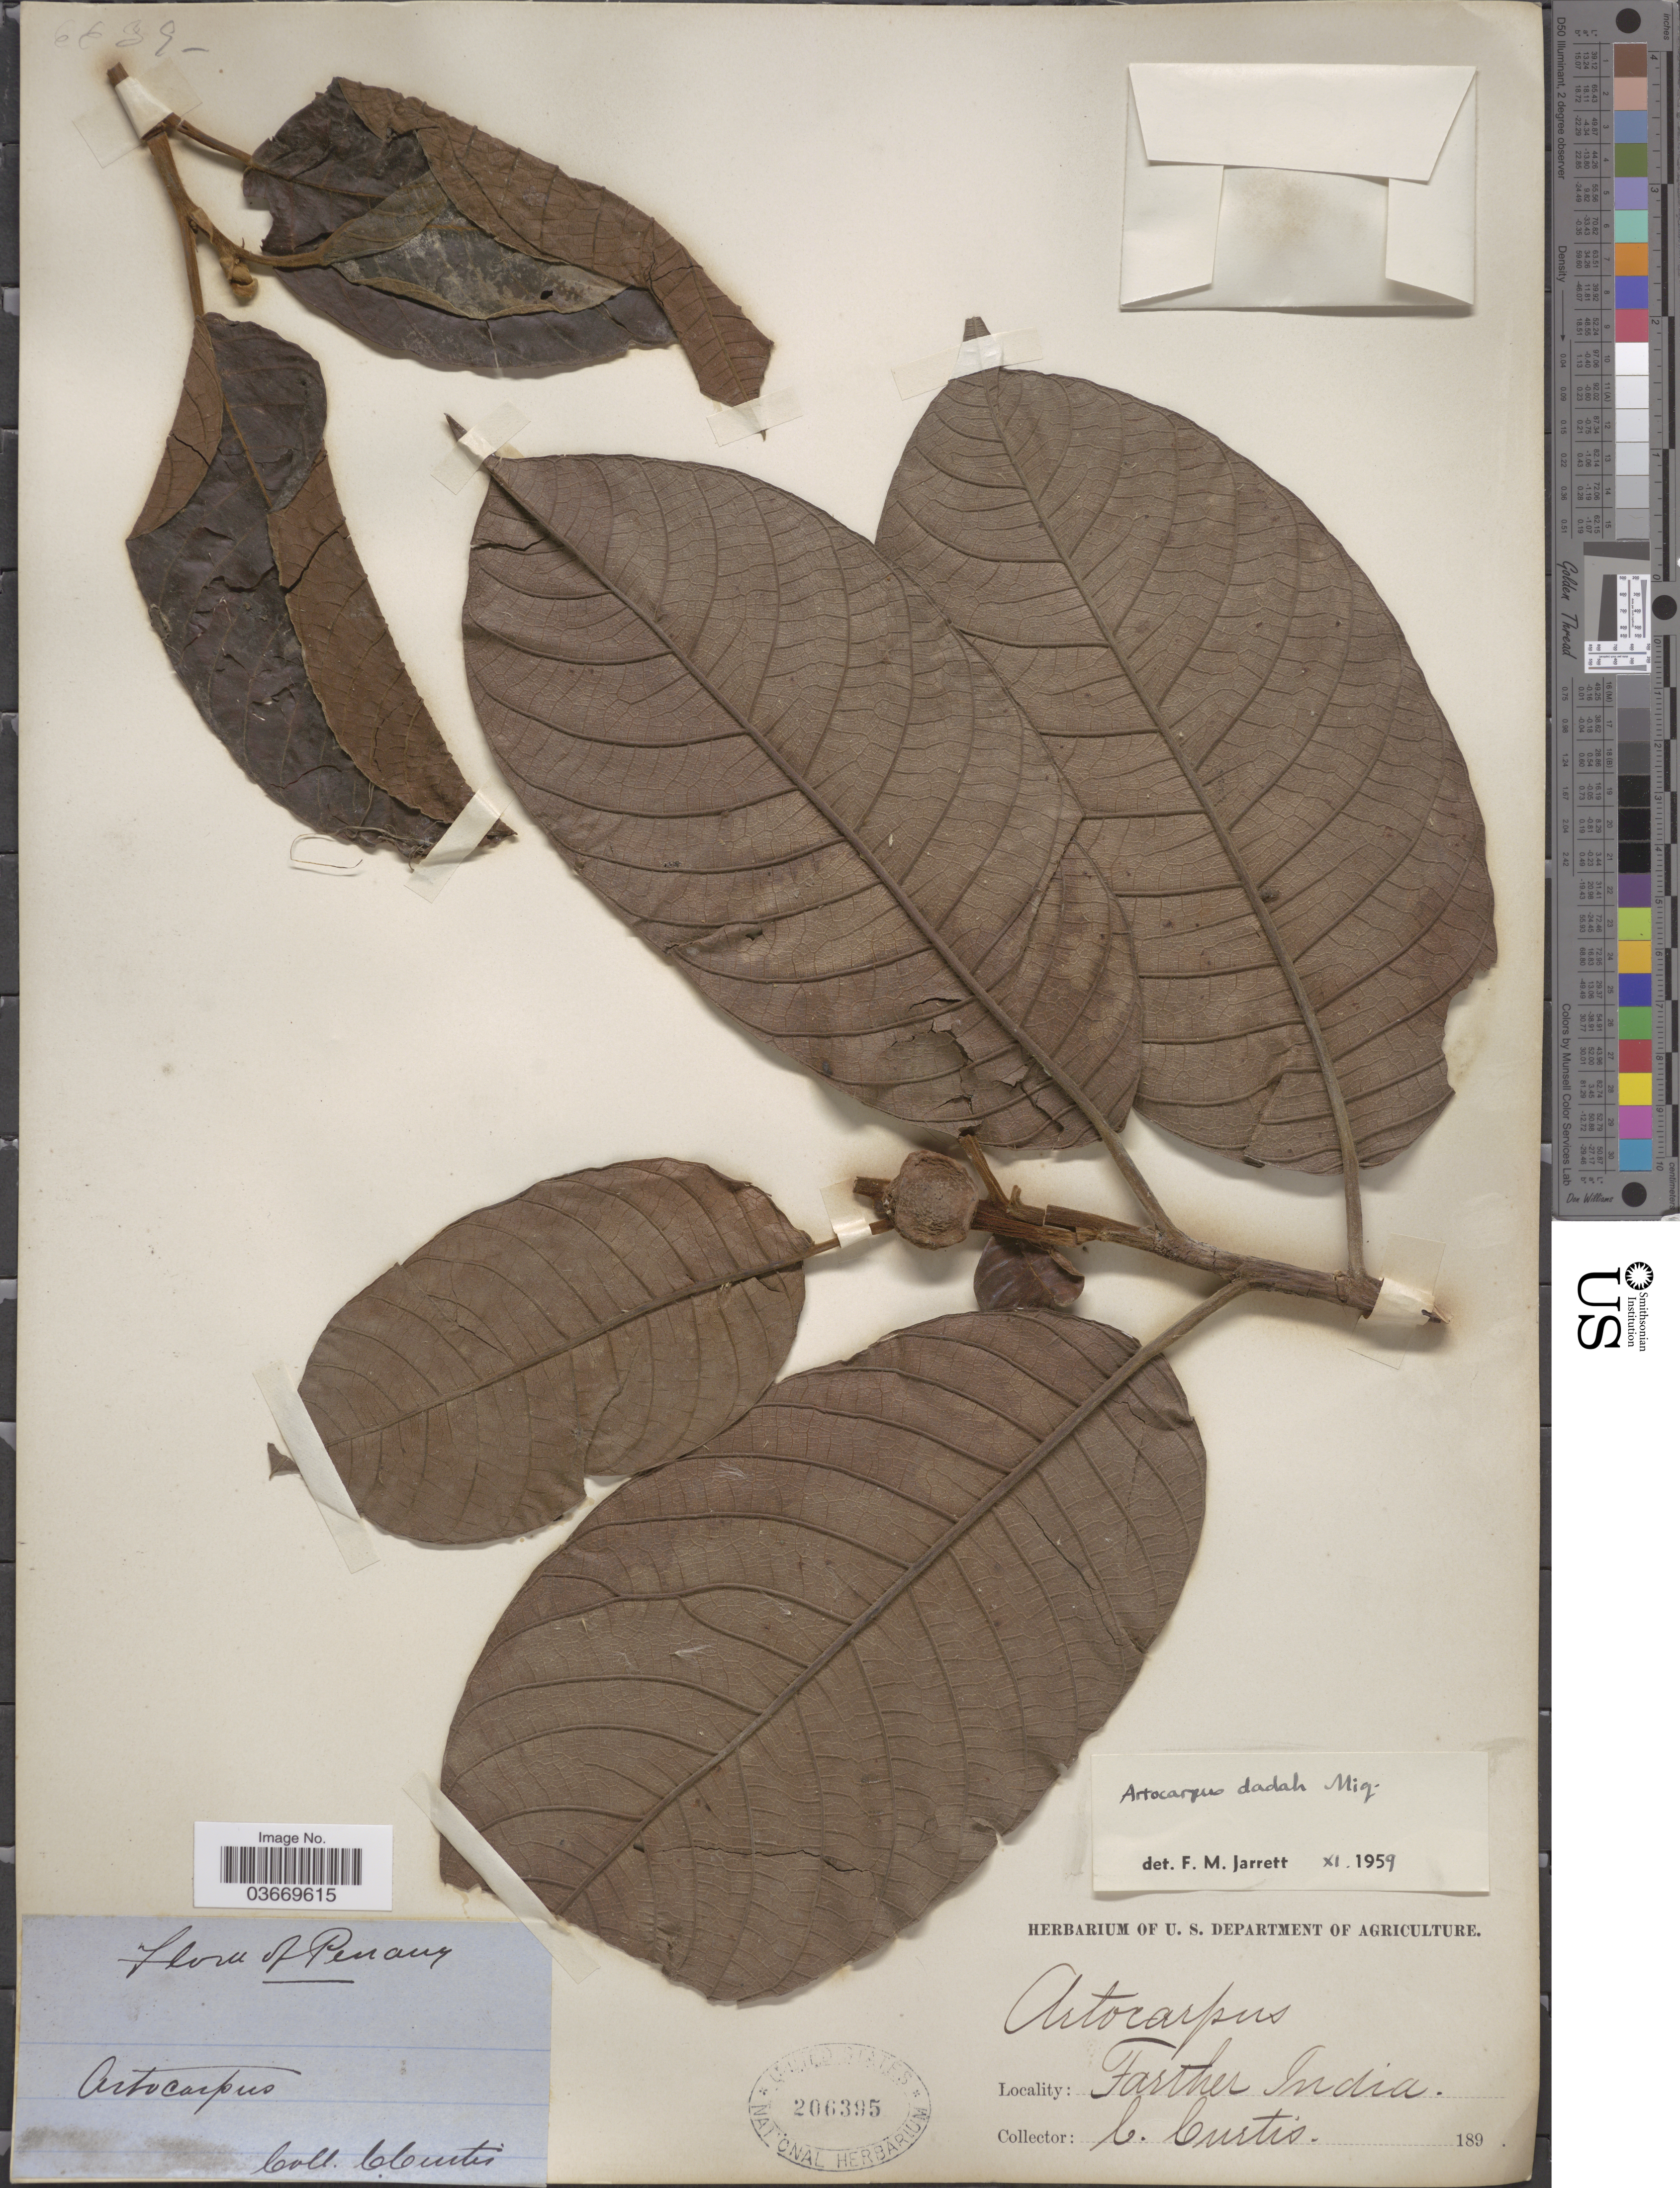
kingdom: Plantae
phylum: Tracheophyta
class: Magnoliopsida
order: Rosales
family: Moraceae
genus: Artocarpus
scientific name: Artocarpus dadah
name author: Miq.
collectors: C. Curtis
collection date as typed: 189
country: Malaysia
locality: Penang. Farther India.